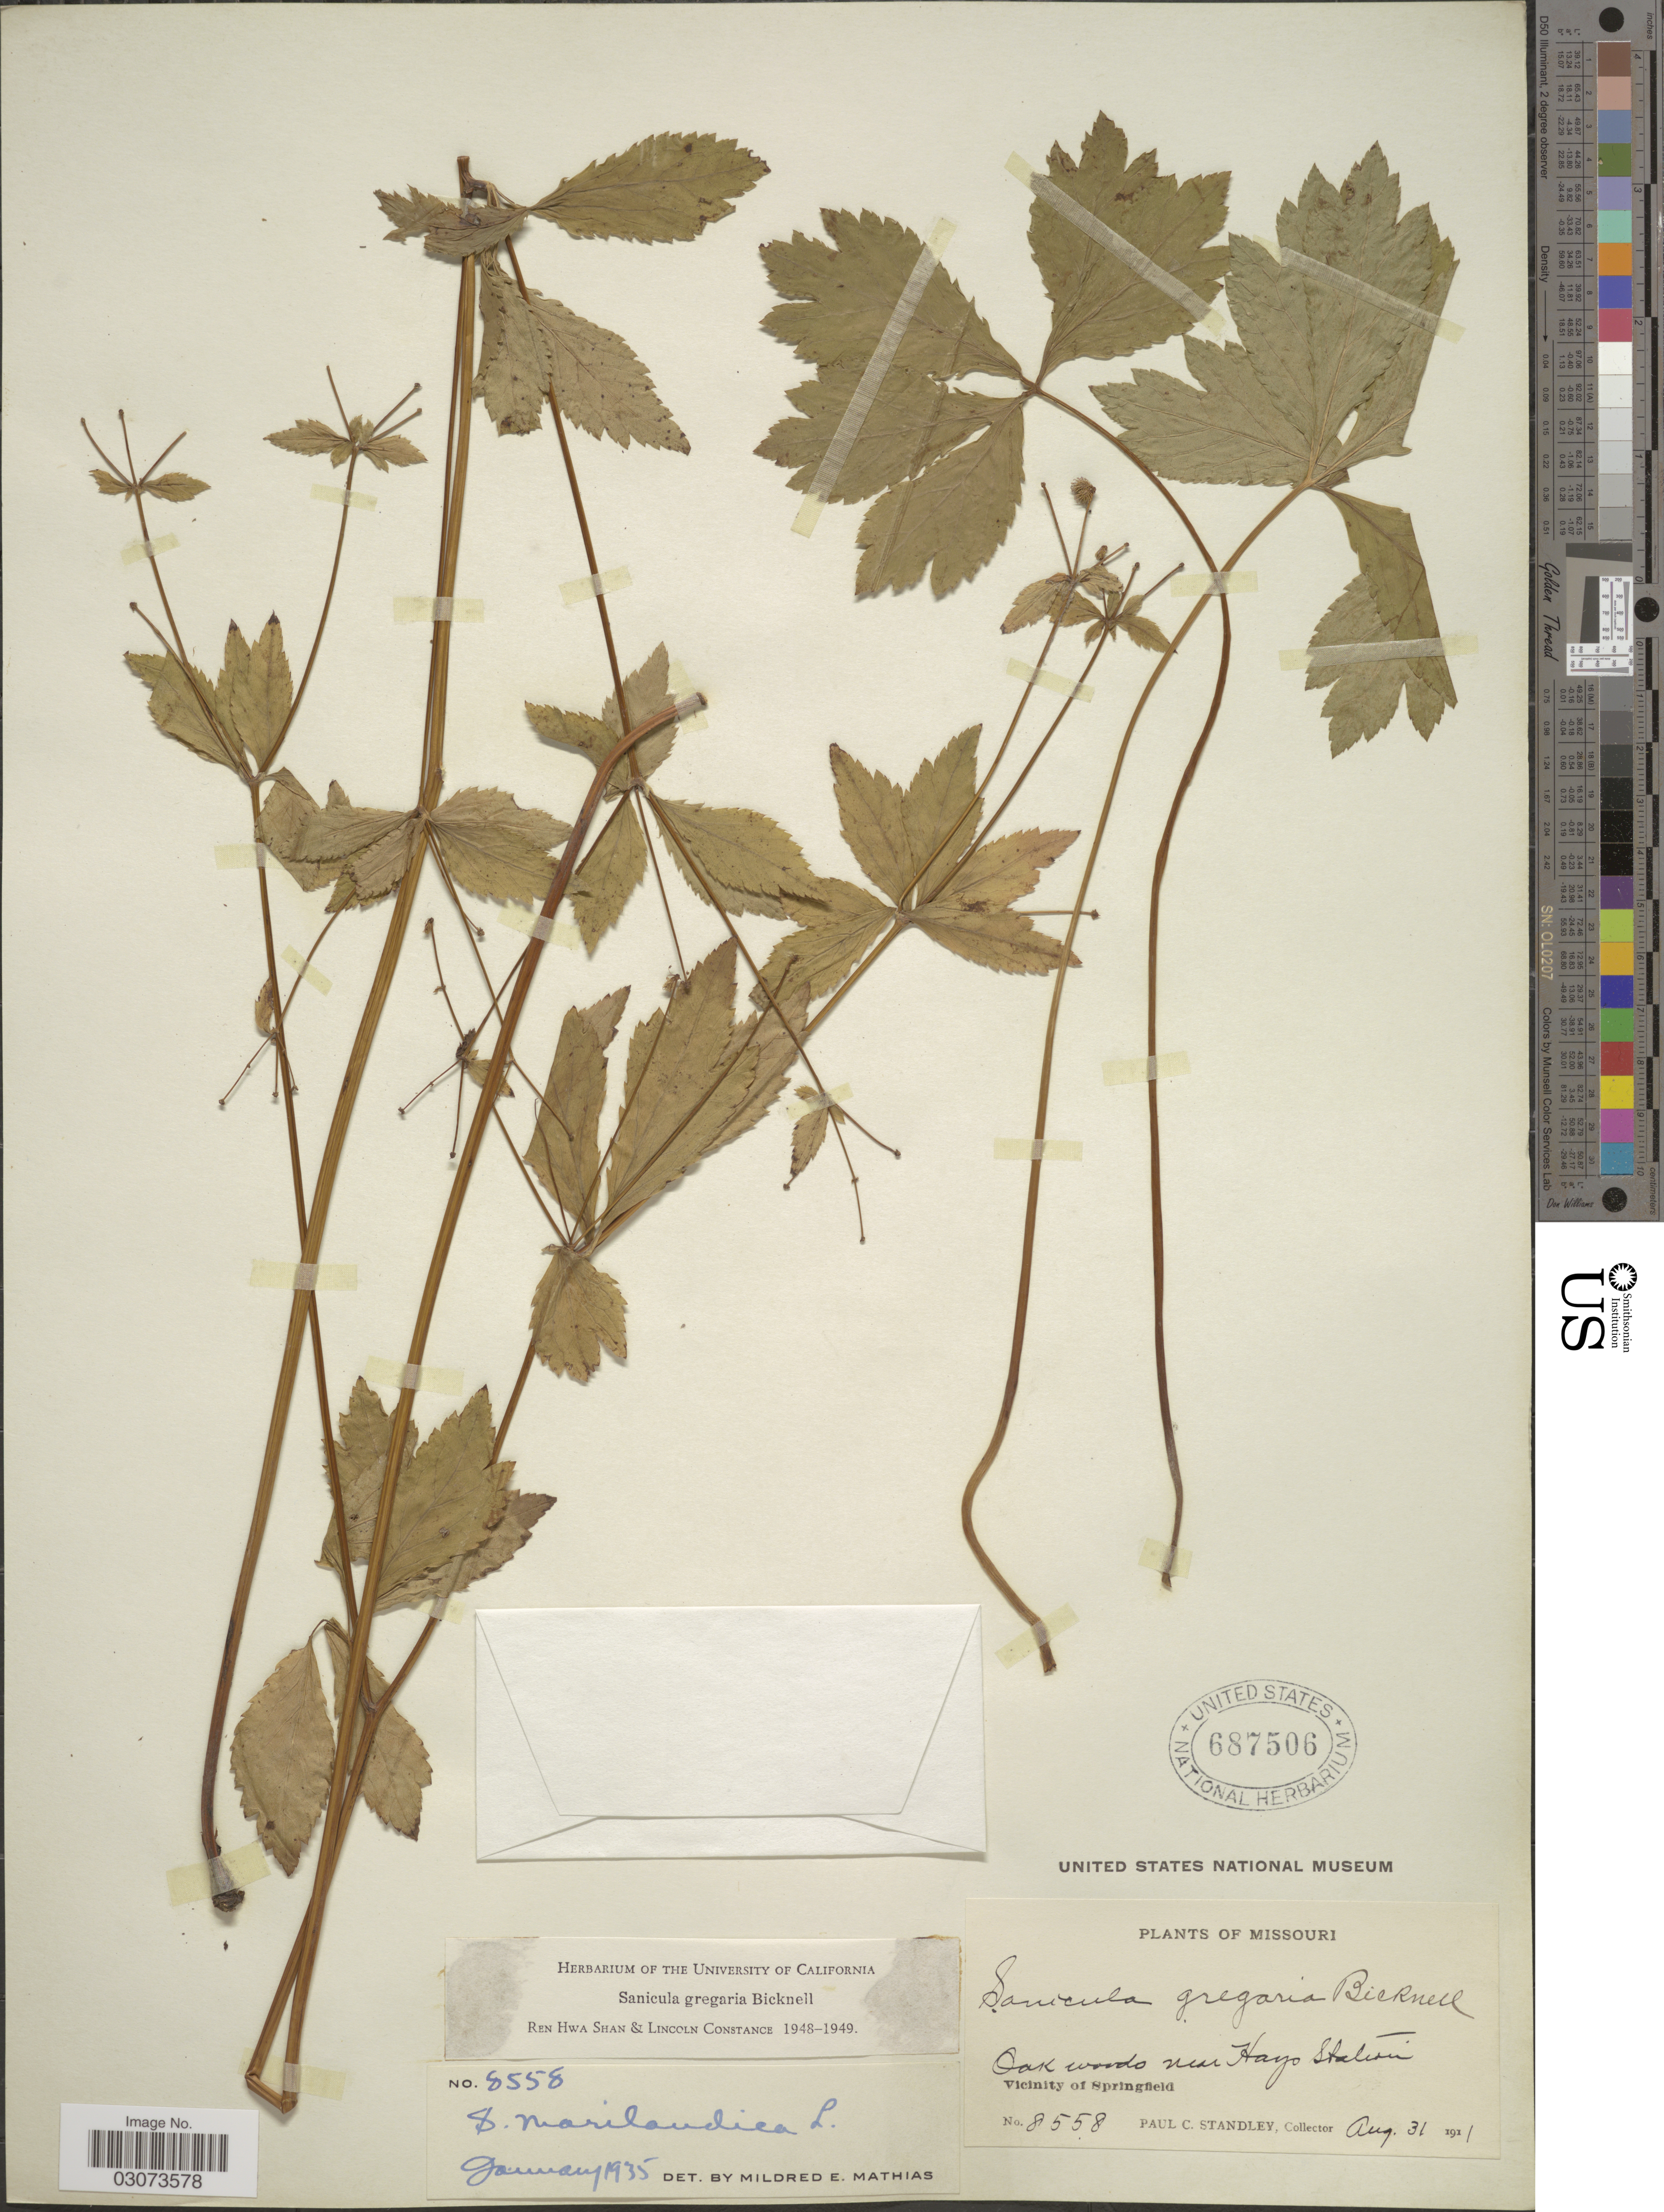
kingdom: Plantae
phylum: Tracheophyta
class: Magnoliopsida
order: Apiales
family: Apiaceae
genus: Sanicula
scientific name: Sanicula gregaria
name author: E.P. Bicknell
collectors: P. C. Standley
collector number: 8558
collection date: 1911-08-31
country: United States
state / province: Missouri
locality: Near Hays Station. Vicinity of Springfield.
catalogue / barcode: US 687506